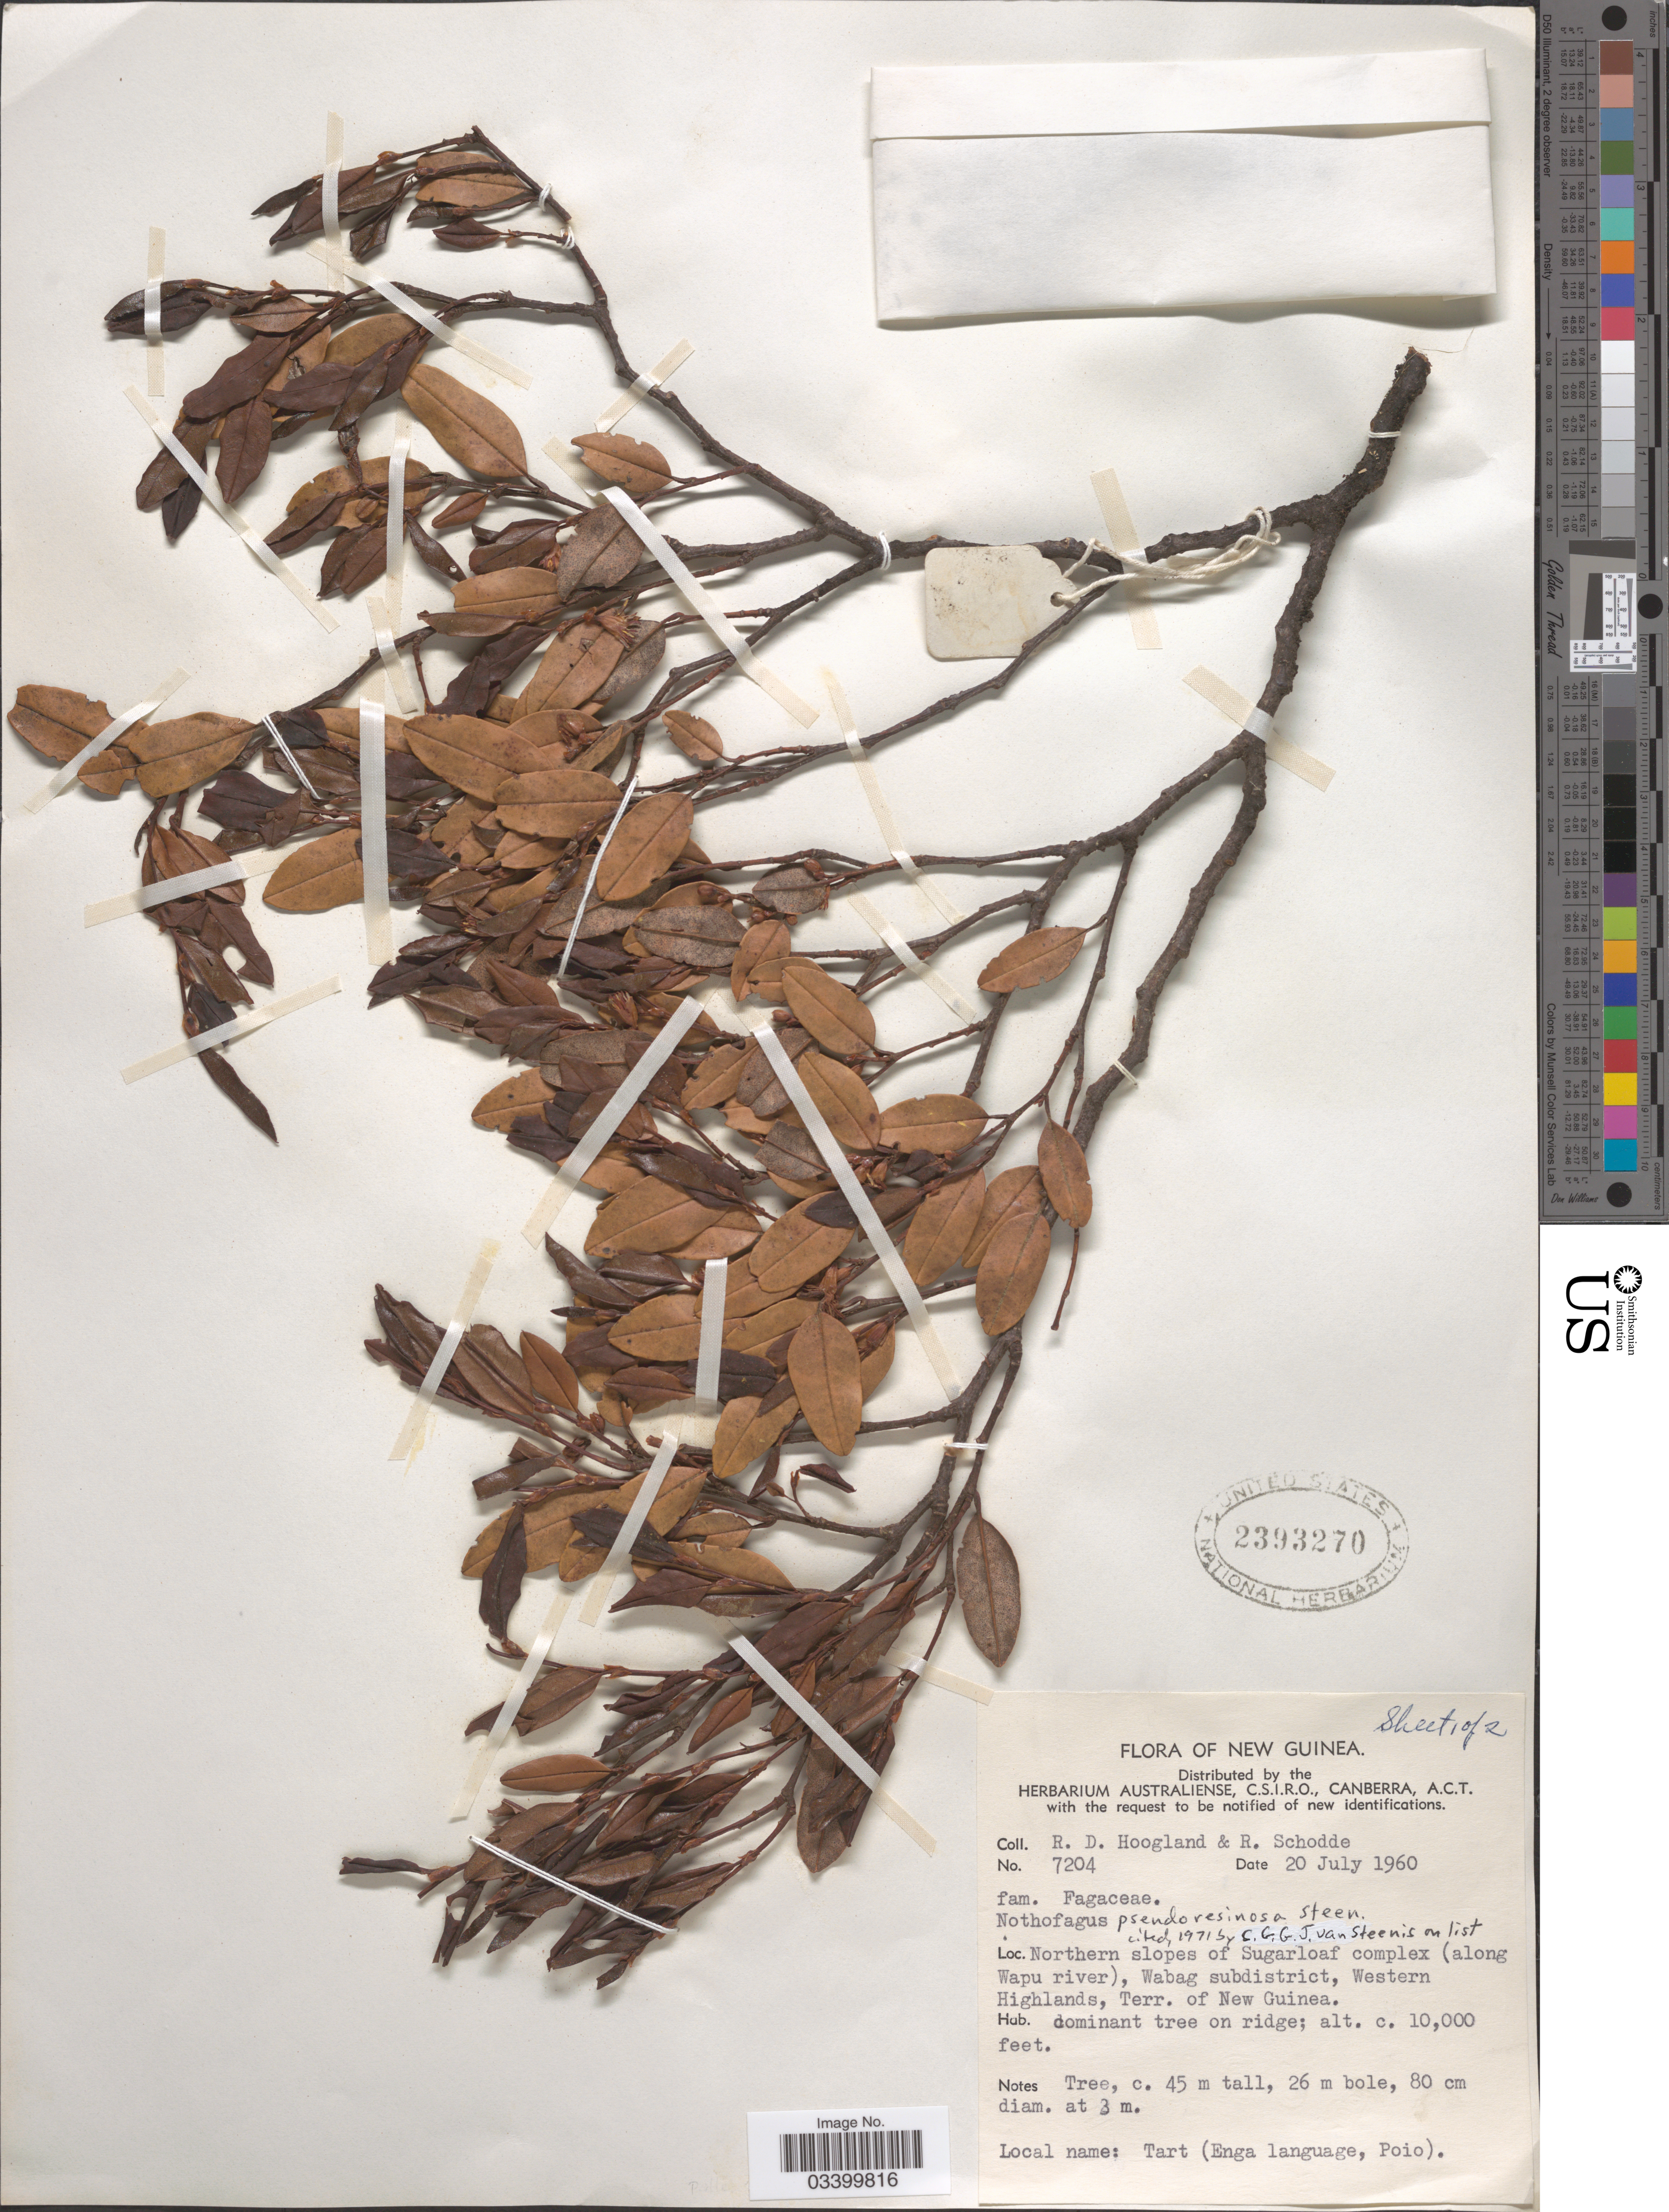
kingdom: Plantae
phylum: Tracheophyta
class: Magnoliopsida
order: Fagales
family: Nothofagaceae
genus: Nothofagus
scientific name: Nothofagus pseudoresinosa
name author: Steenis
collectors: R. D. Hoogland & R. Schodde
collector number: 7204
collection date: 1960-07-20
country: Papua New Guinea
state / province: Western Highlands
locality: New Guinea. Northern slopes of Sugarloaf complex (along Wapu river), Wabag subdistrict, Western Highlands, Terr. of New Guinea.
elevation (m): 3048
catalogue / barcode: US 2393270